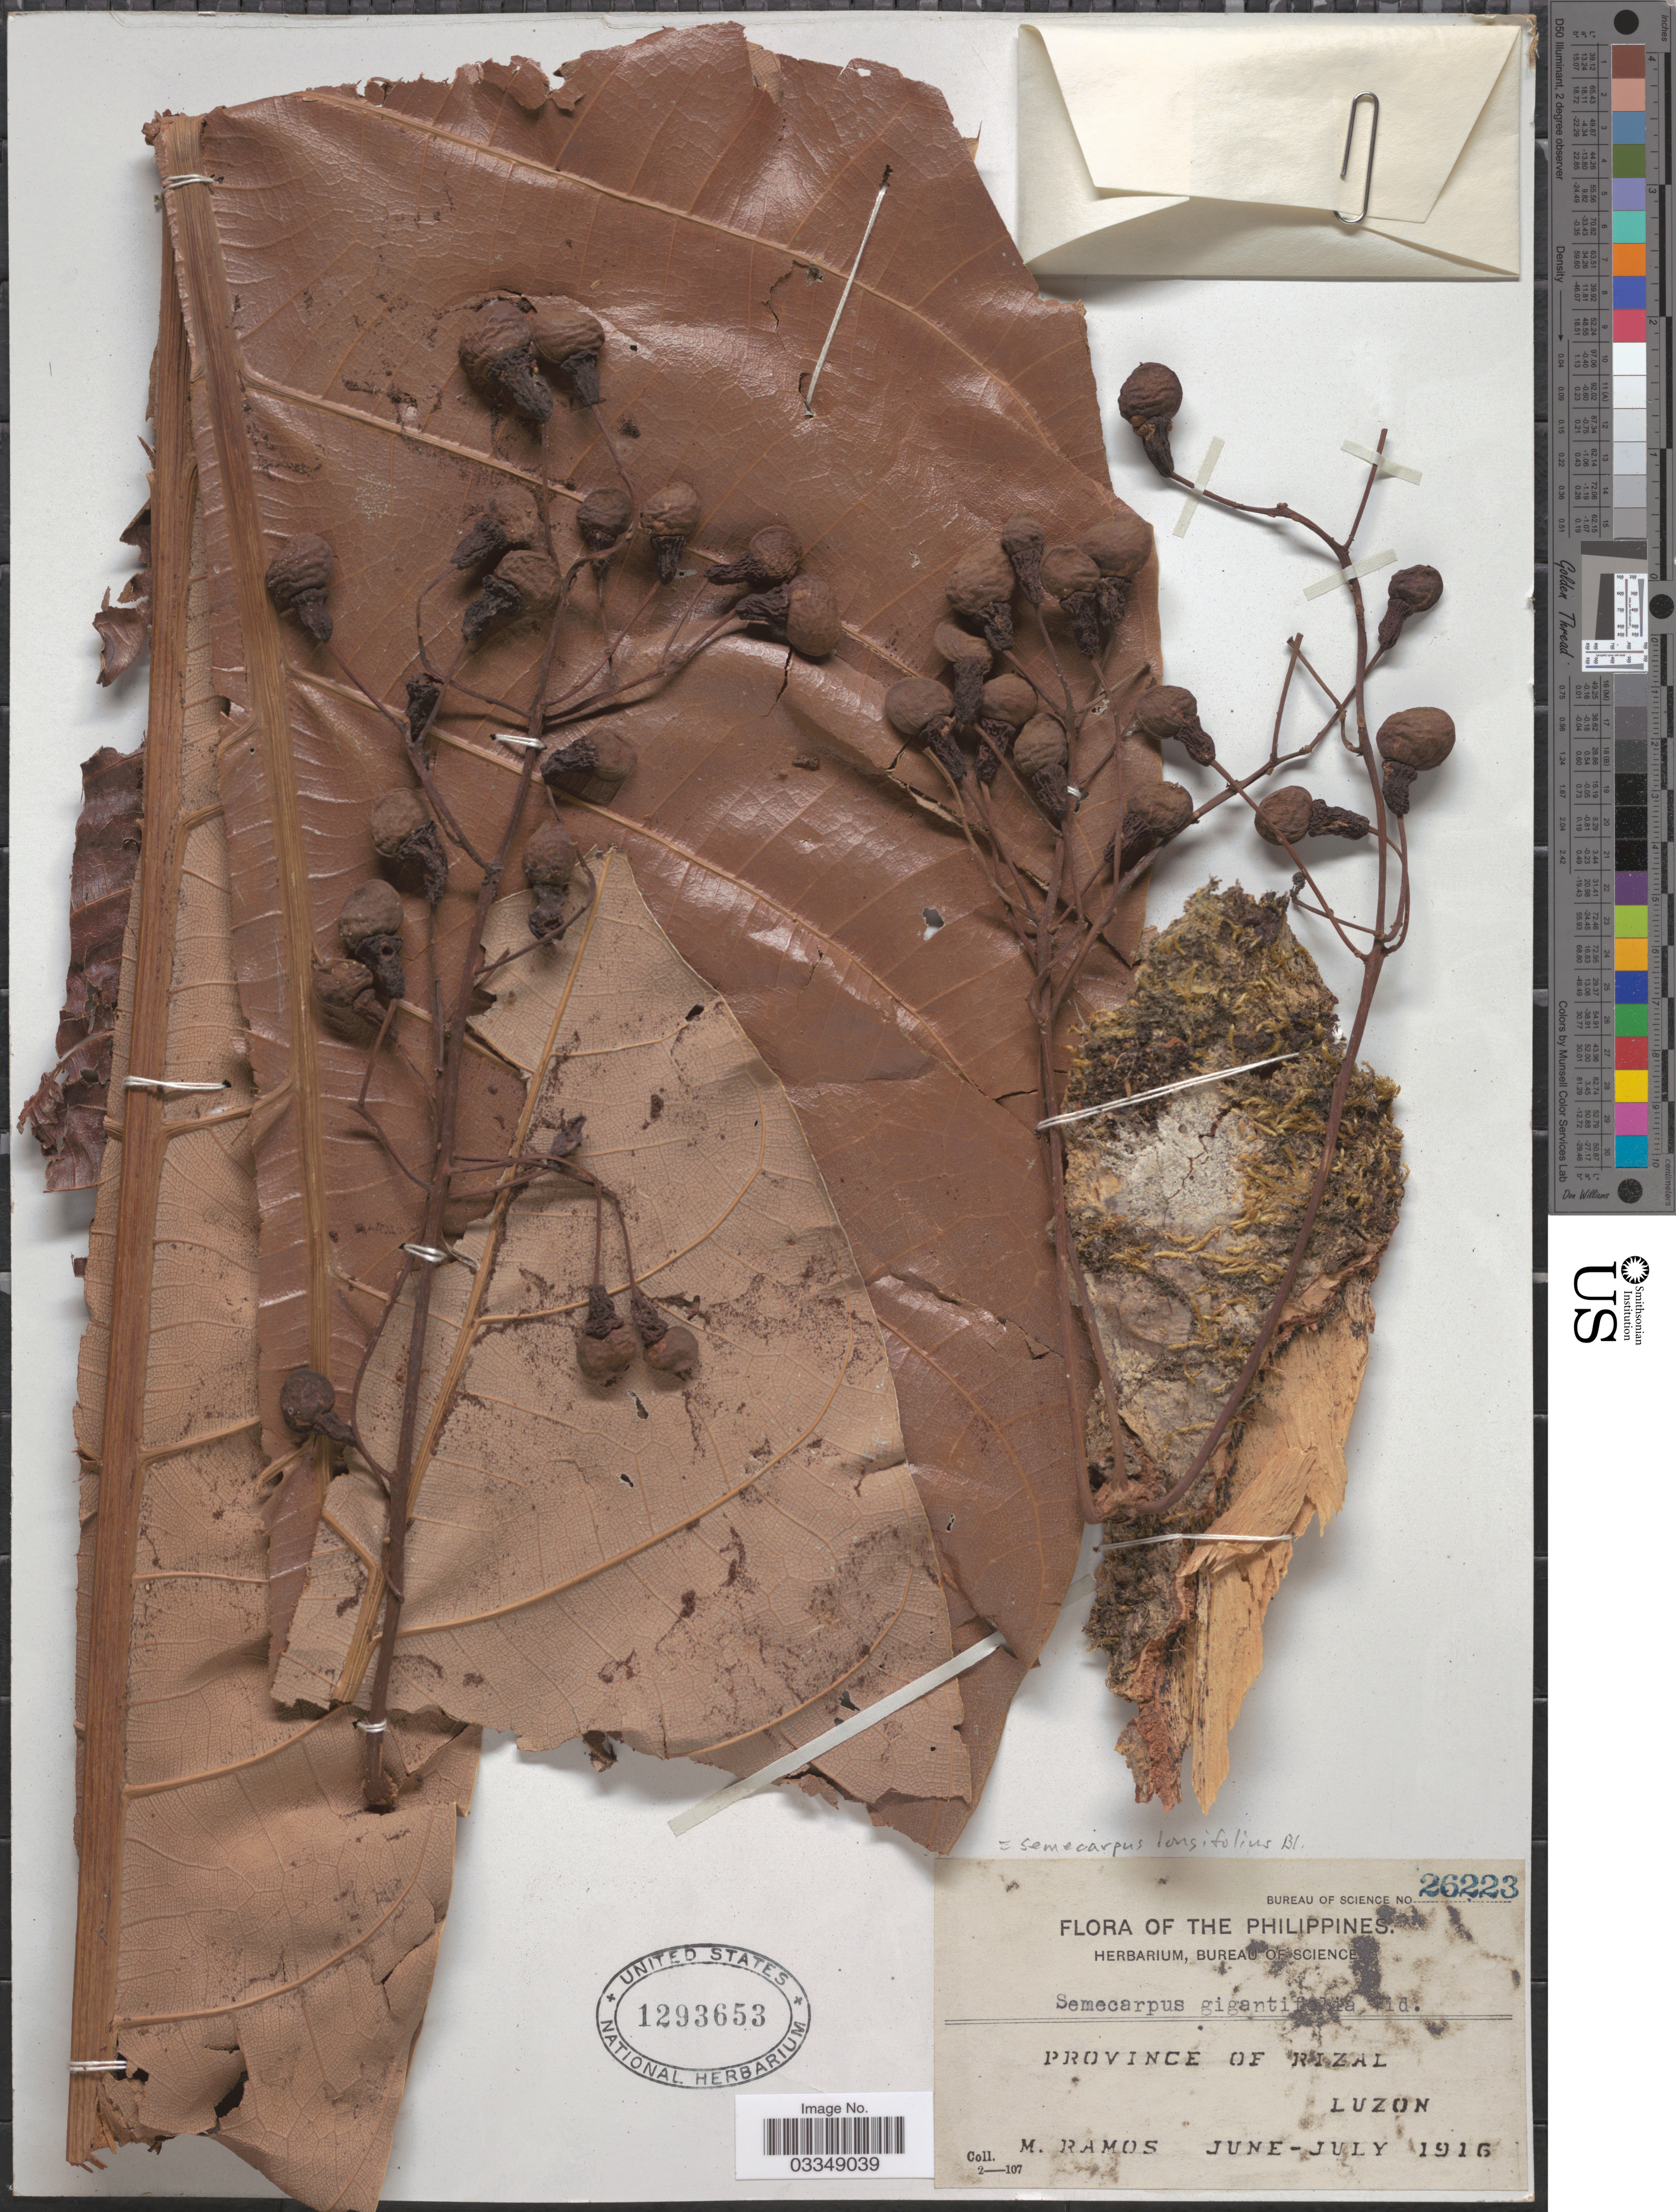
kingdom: Plantae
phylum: Tracheophyta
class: Magnoliopsida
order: Sapindales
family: Anacardiaceae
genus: Semecarpus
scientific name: Semecarpus longifolius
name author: Blume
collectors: M. Ramos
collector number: Bureau of Science 26223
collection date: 1916-06/1916-07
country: Philippines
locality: Province of Rizal. Luzon.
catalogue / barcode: US 1293653